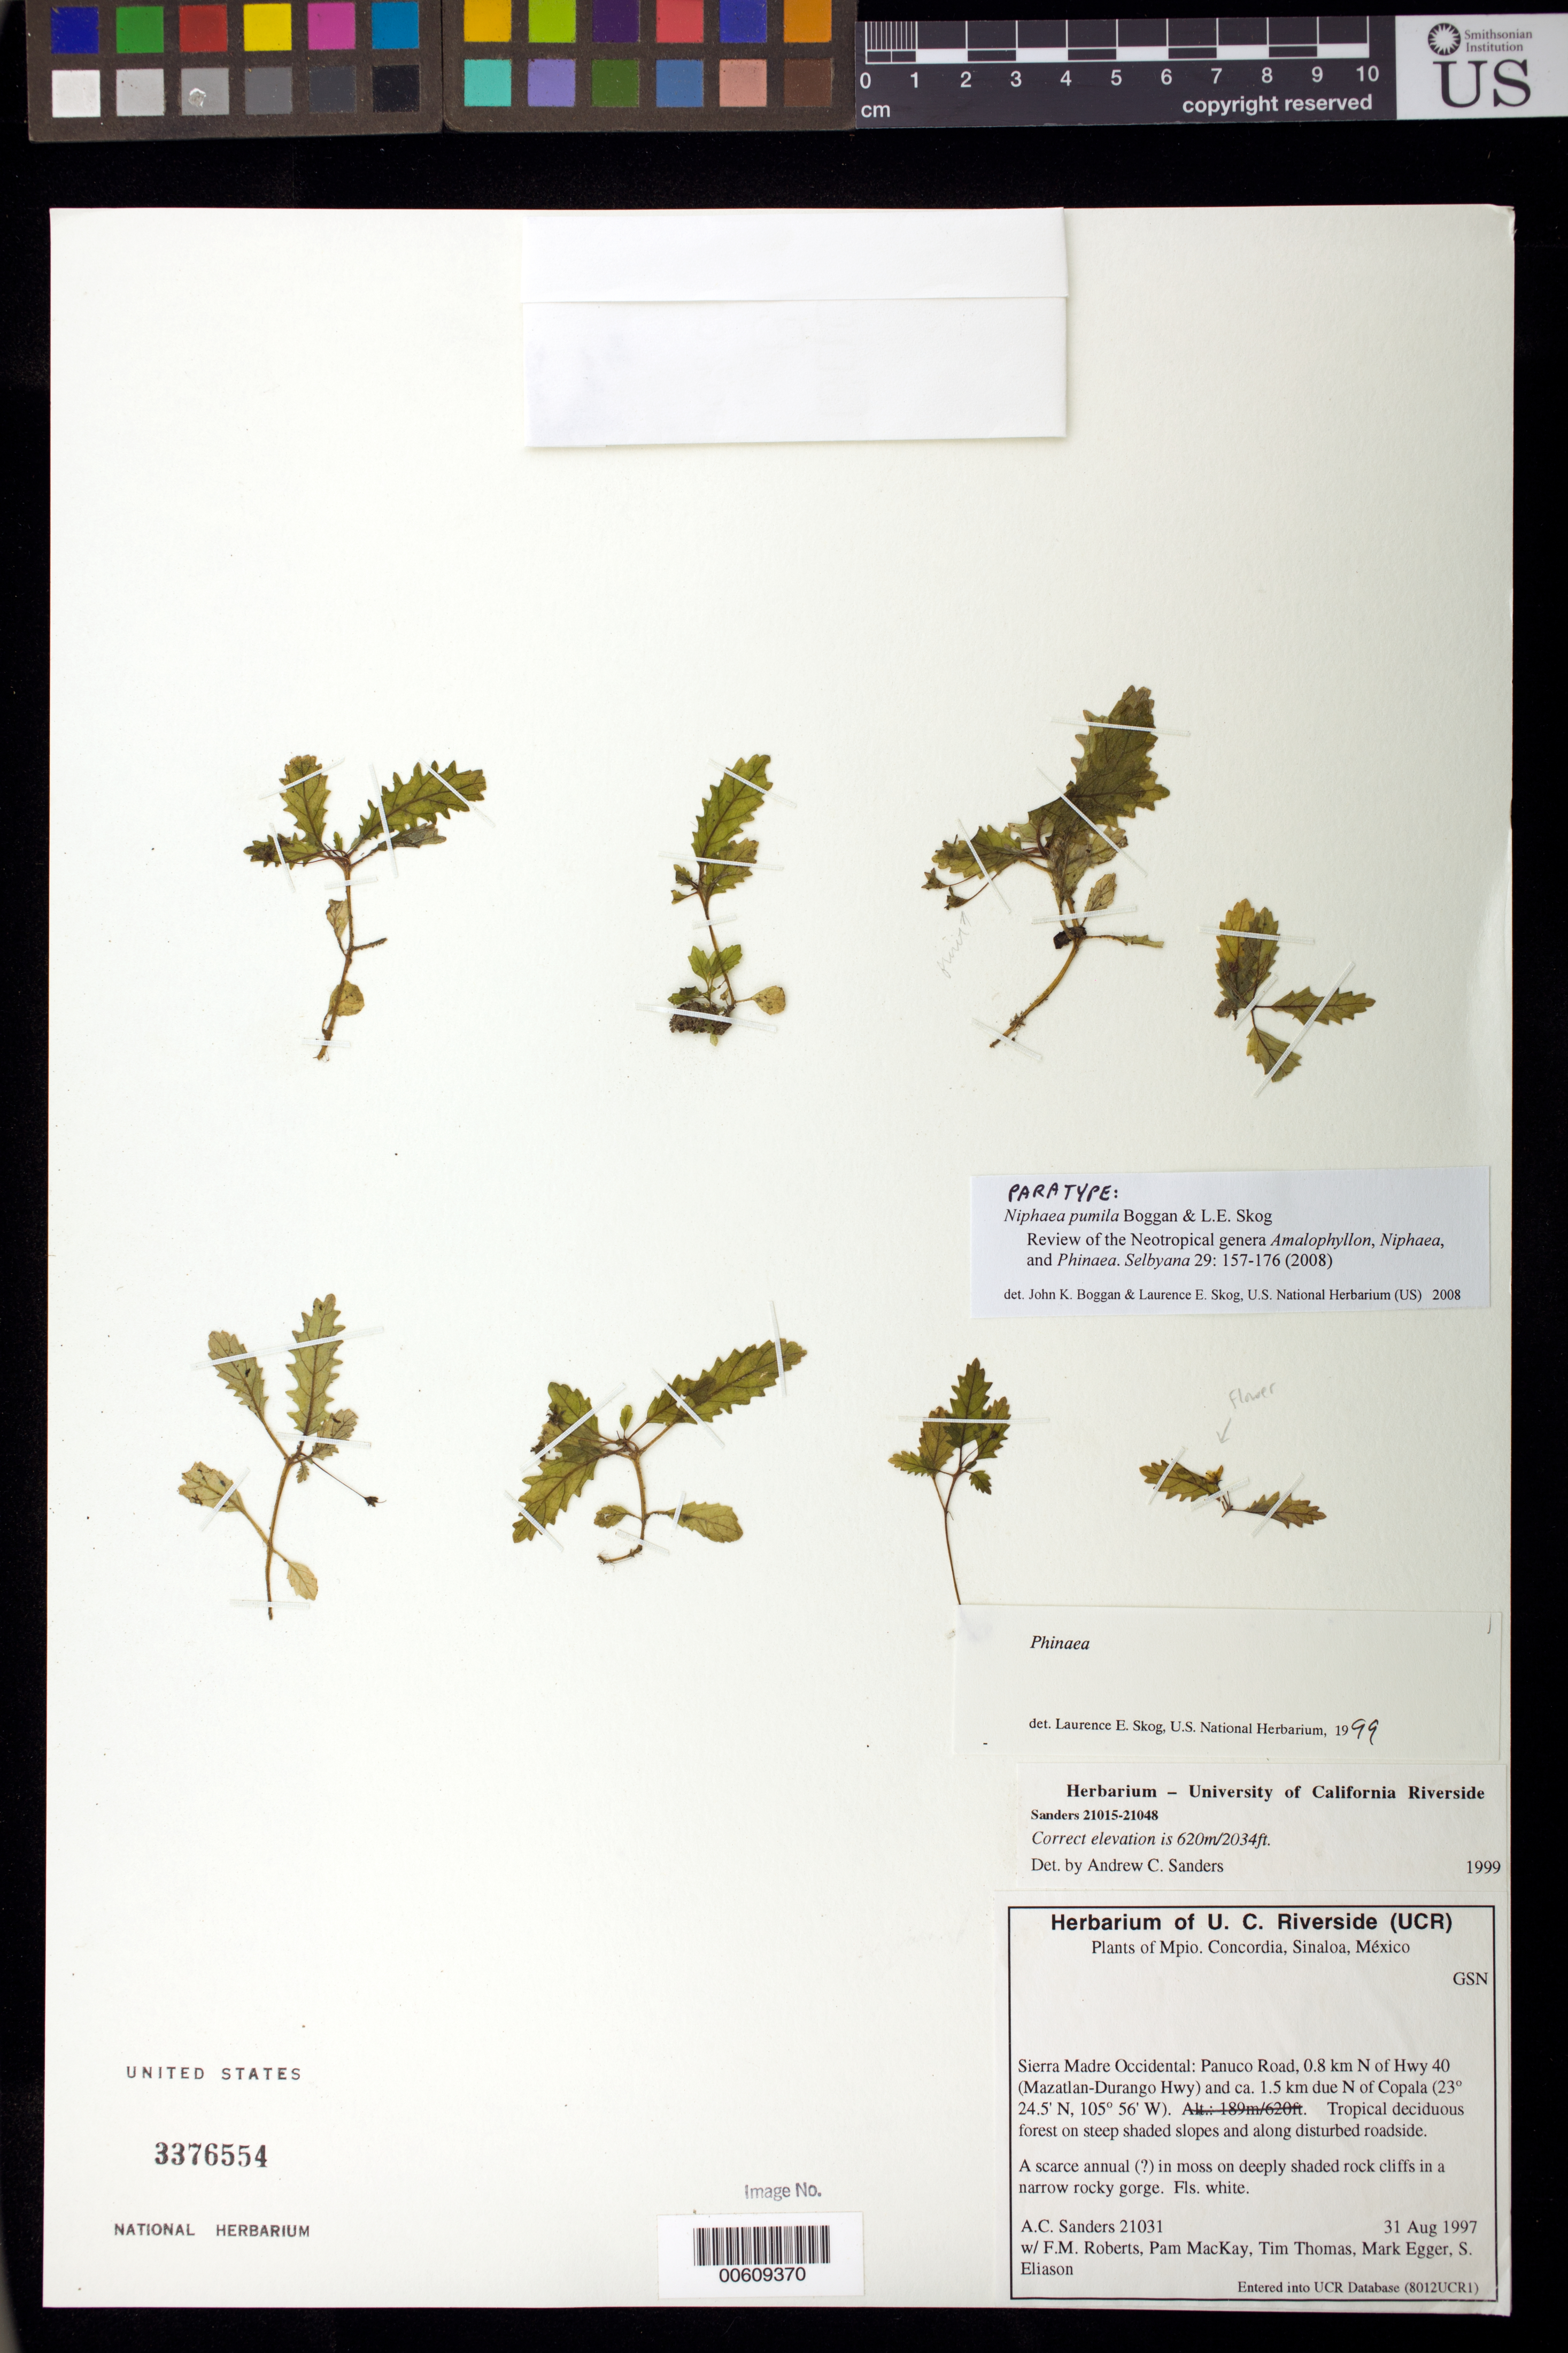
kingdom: Plantae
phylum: Tracheophyta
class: Magnoliopsida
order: Lamiales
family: Gesneriaceae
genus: Niphaea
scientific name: Niphaea pumila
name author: Boggan & L.E. Skog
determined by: Boggan, J. K.; Skog, L. E.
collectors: A. Sanders, F. Roberts, P. Mackay, T. Thomas, M. Egger & S. Eliason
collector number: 21031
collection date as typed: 31 Aug 1997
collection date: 1997-08-31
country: Mexico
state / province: Sinaloa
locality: Mpio. Concordia; Sierra Madre Occidental: Panuco Road, 0.8 km N of Hwy 40 (Mazatlan-Durango Hwy) and ca. 1.5 km due N of Copala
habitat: Tropical deciduous forest on steep shaded slopes and along disturbed roadside; in moss on deeply shaded rock cliffs in a narrow rocky gorge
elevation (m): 620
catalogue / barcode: US 3376554